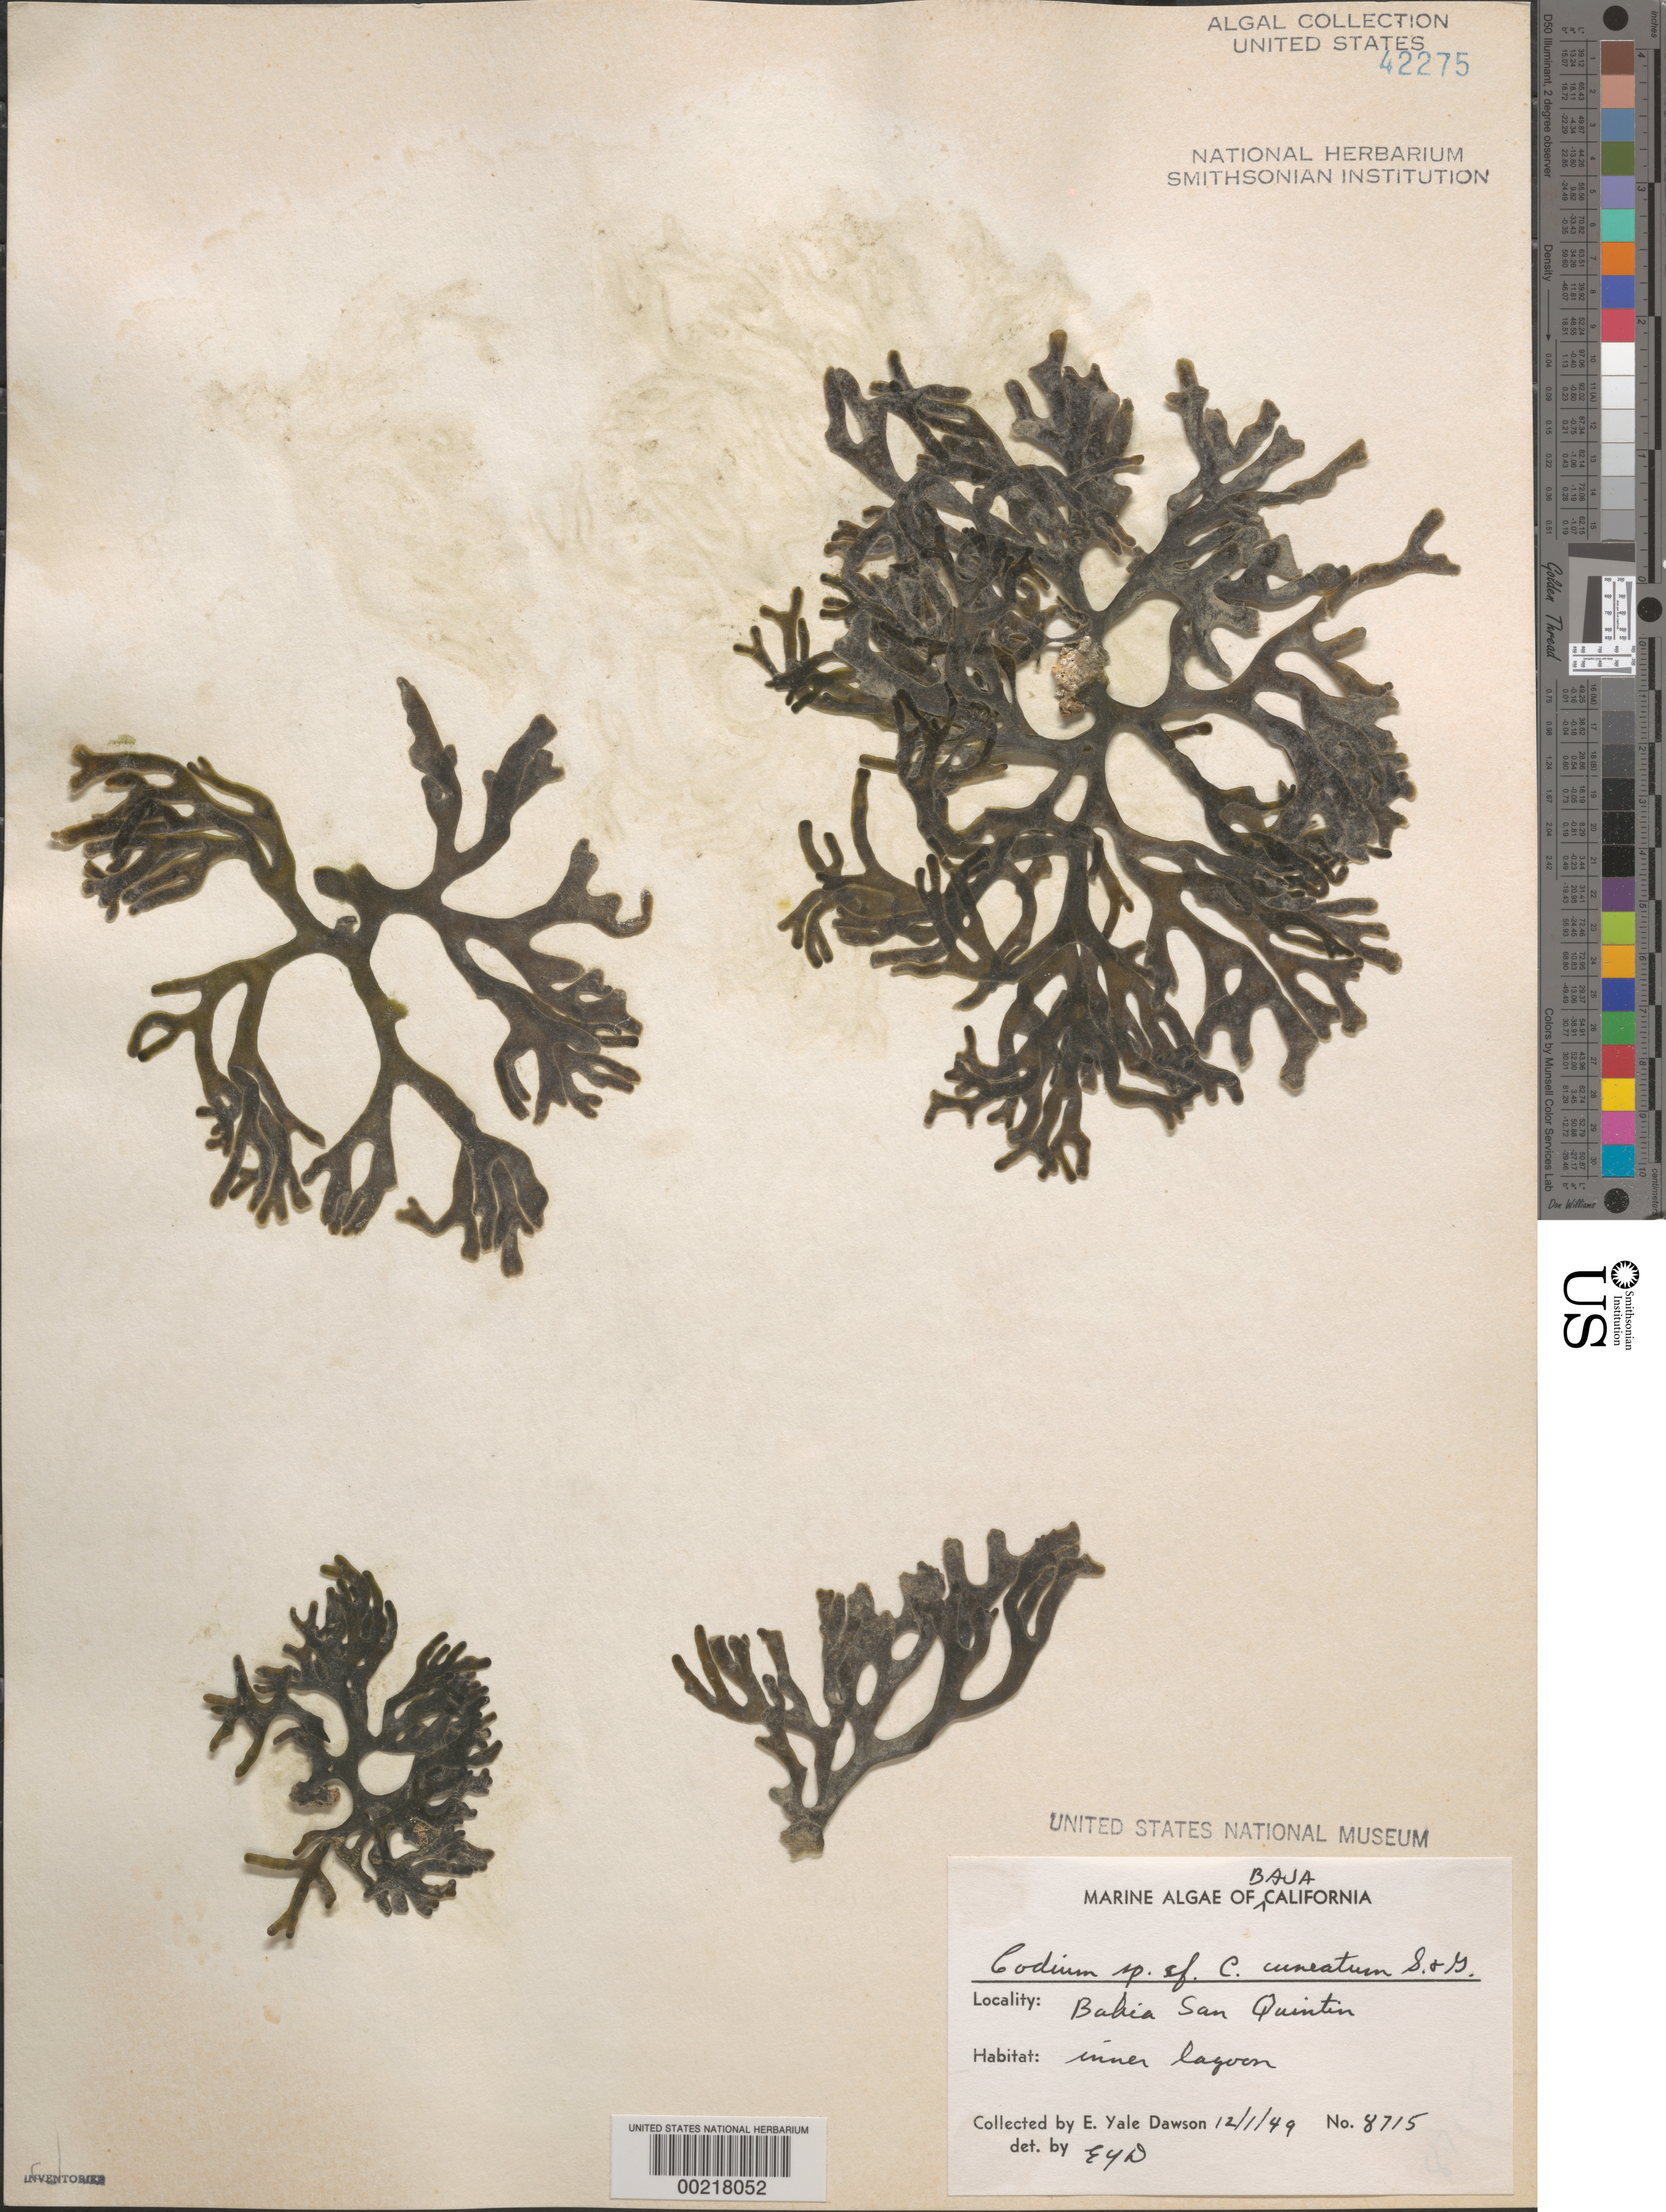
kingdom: Plantae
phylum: Chlorophyta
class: Ulvophyceae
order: Bryopsidales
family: Codiaceae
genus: Codium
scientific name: Codium simulans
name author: Setch. & N.L. Gardner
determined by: Algae name updating Project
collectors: E. Y. Dawson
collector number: EYD 8715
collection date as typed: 01 Dec 1949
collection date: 1949-12-01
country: Mexico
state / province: Baja California Norte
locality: Bahia San Quintin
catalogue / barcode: US 42275